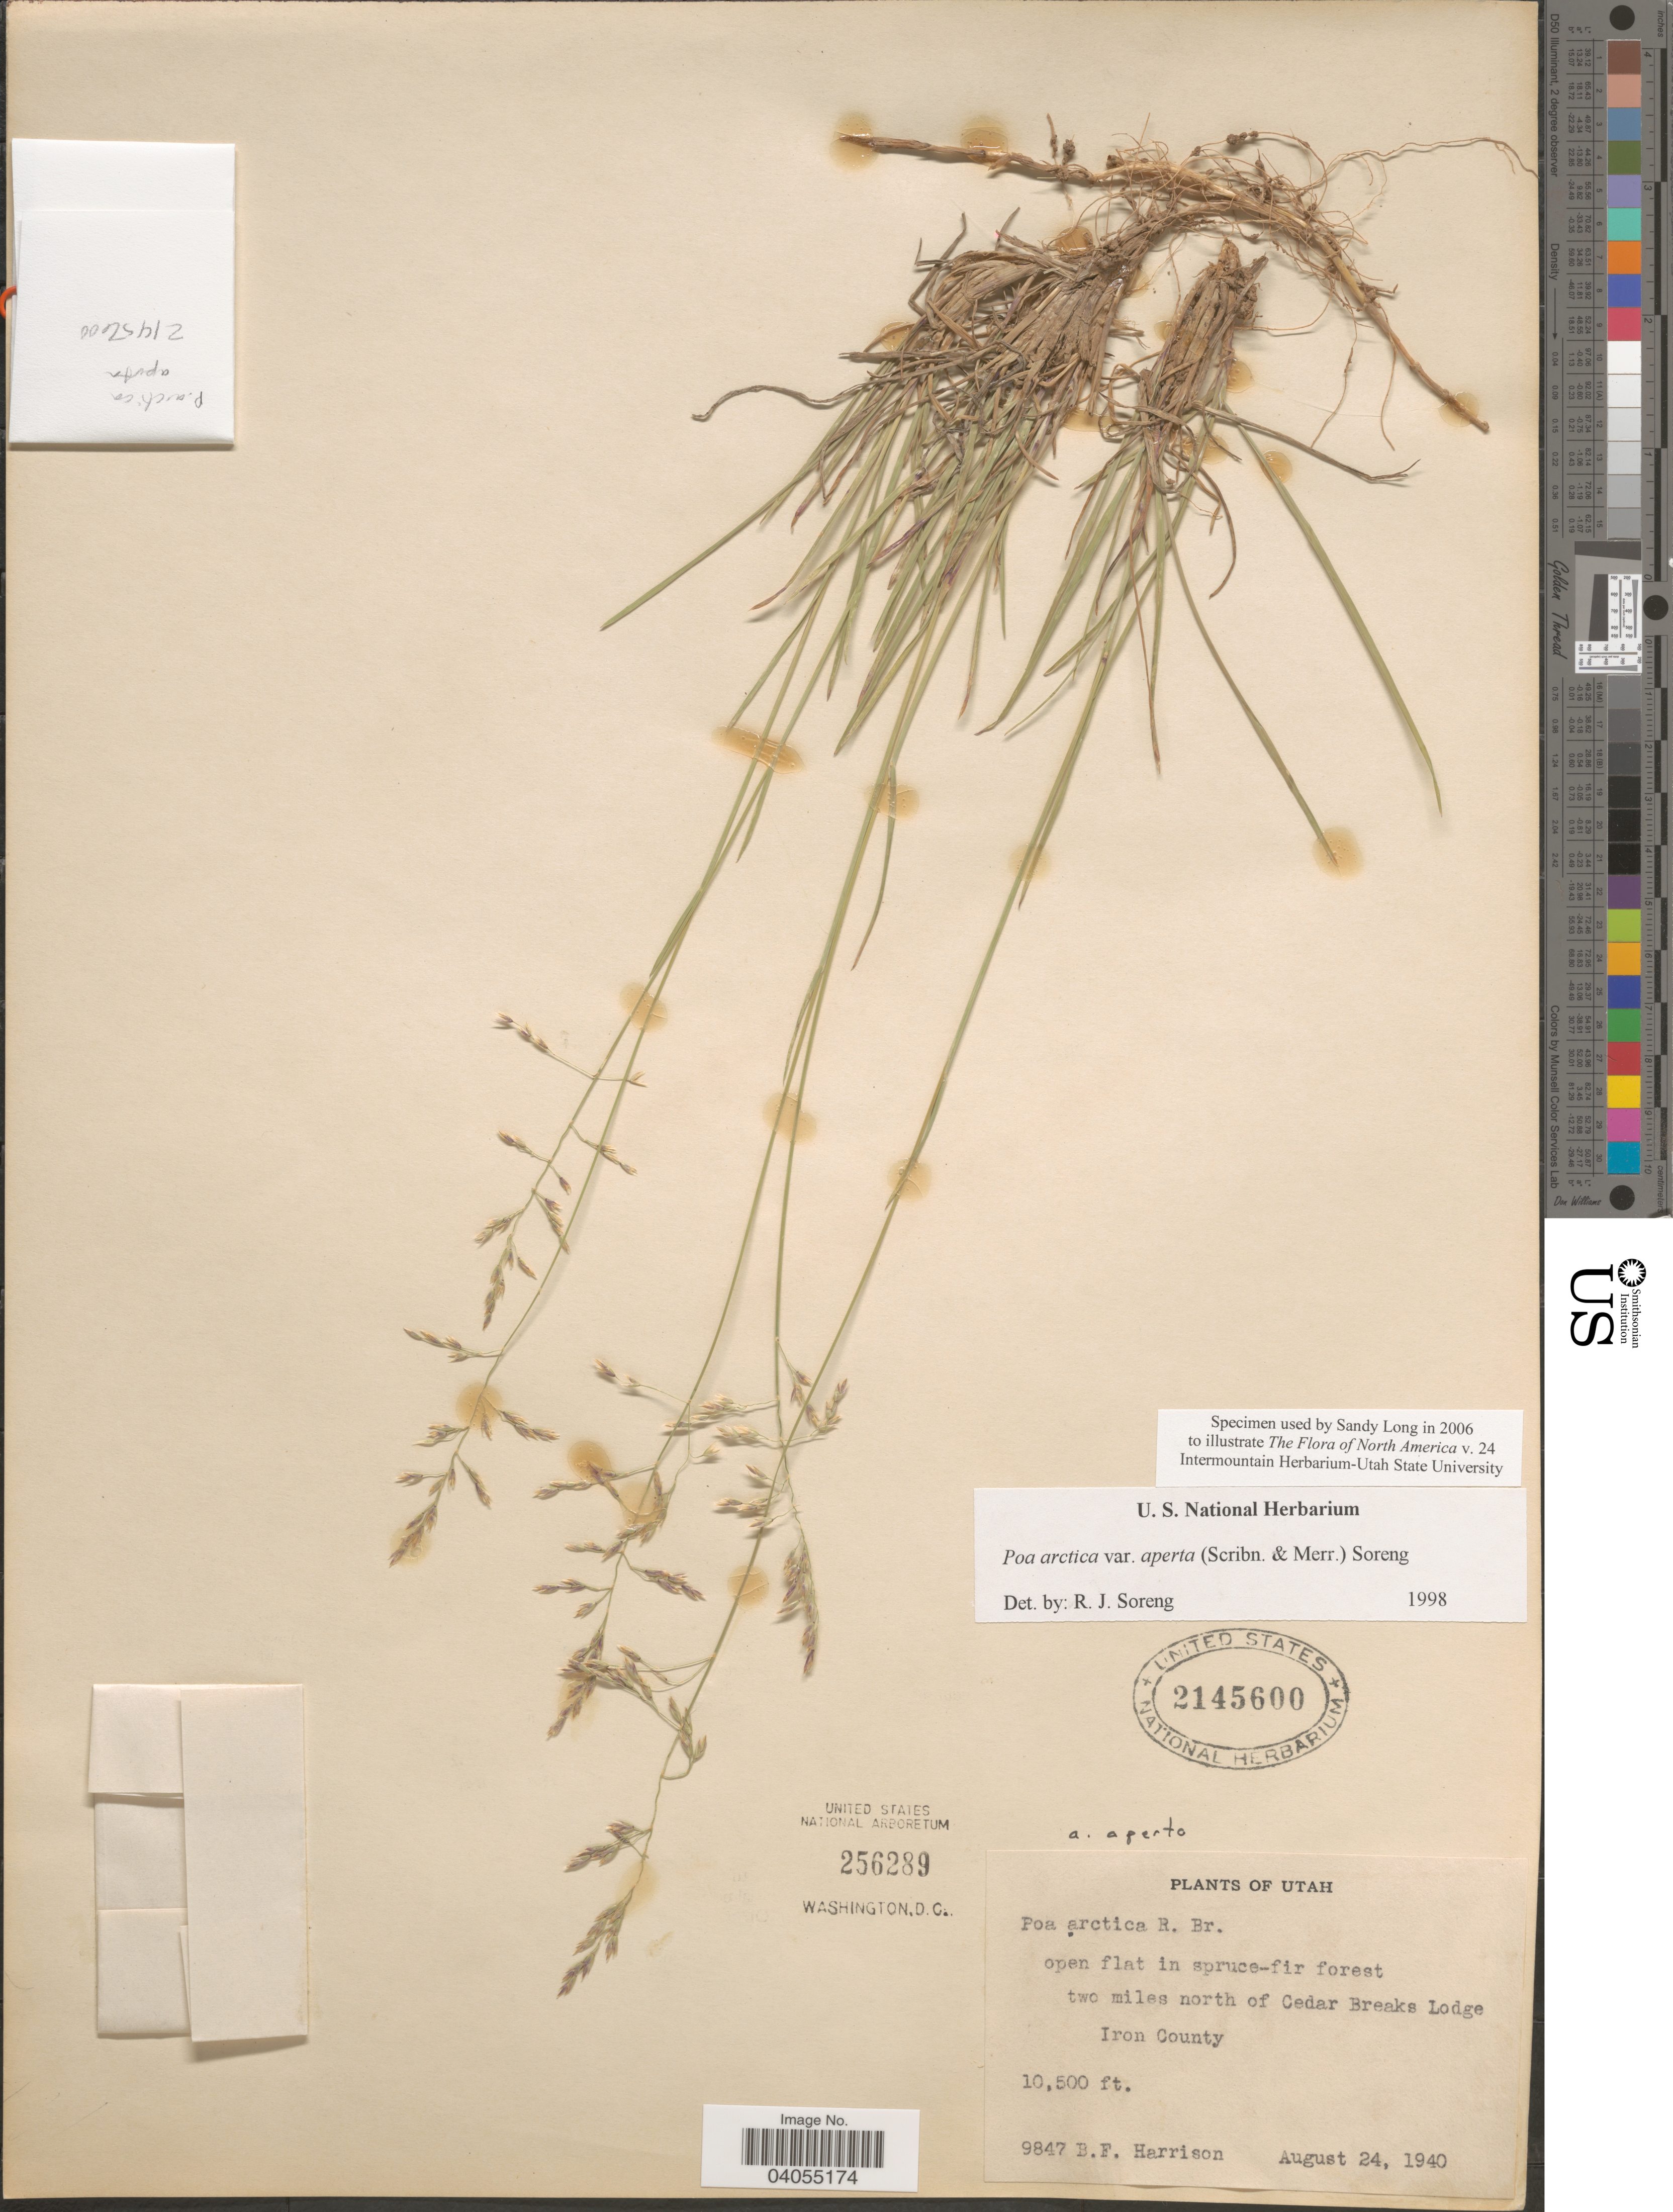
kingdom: Plantae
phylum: Tracheophyta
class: Liliopsida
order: Poales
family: Poaceae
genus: Poa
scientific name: Poa arctica subsp. aperta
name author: (Scribn. & Merr.) Soreng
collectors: B. F. Harrison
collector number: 9847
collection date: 1940-08-24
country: United States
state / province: Utah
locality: Two miles north of Cedar Breaks Lodge. Iron County.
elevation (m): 3200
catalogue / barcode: US 2145600